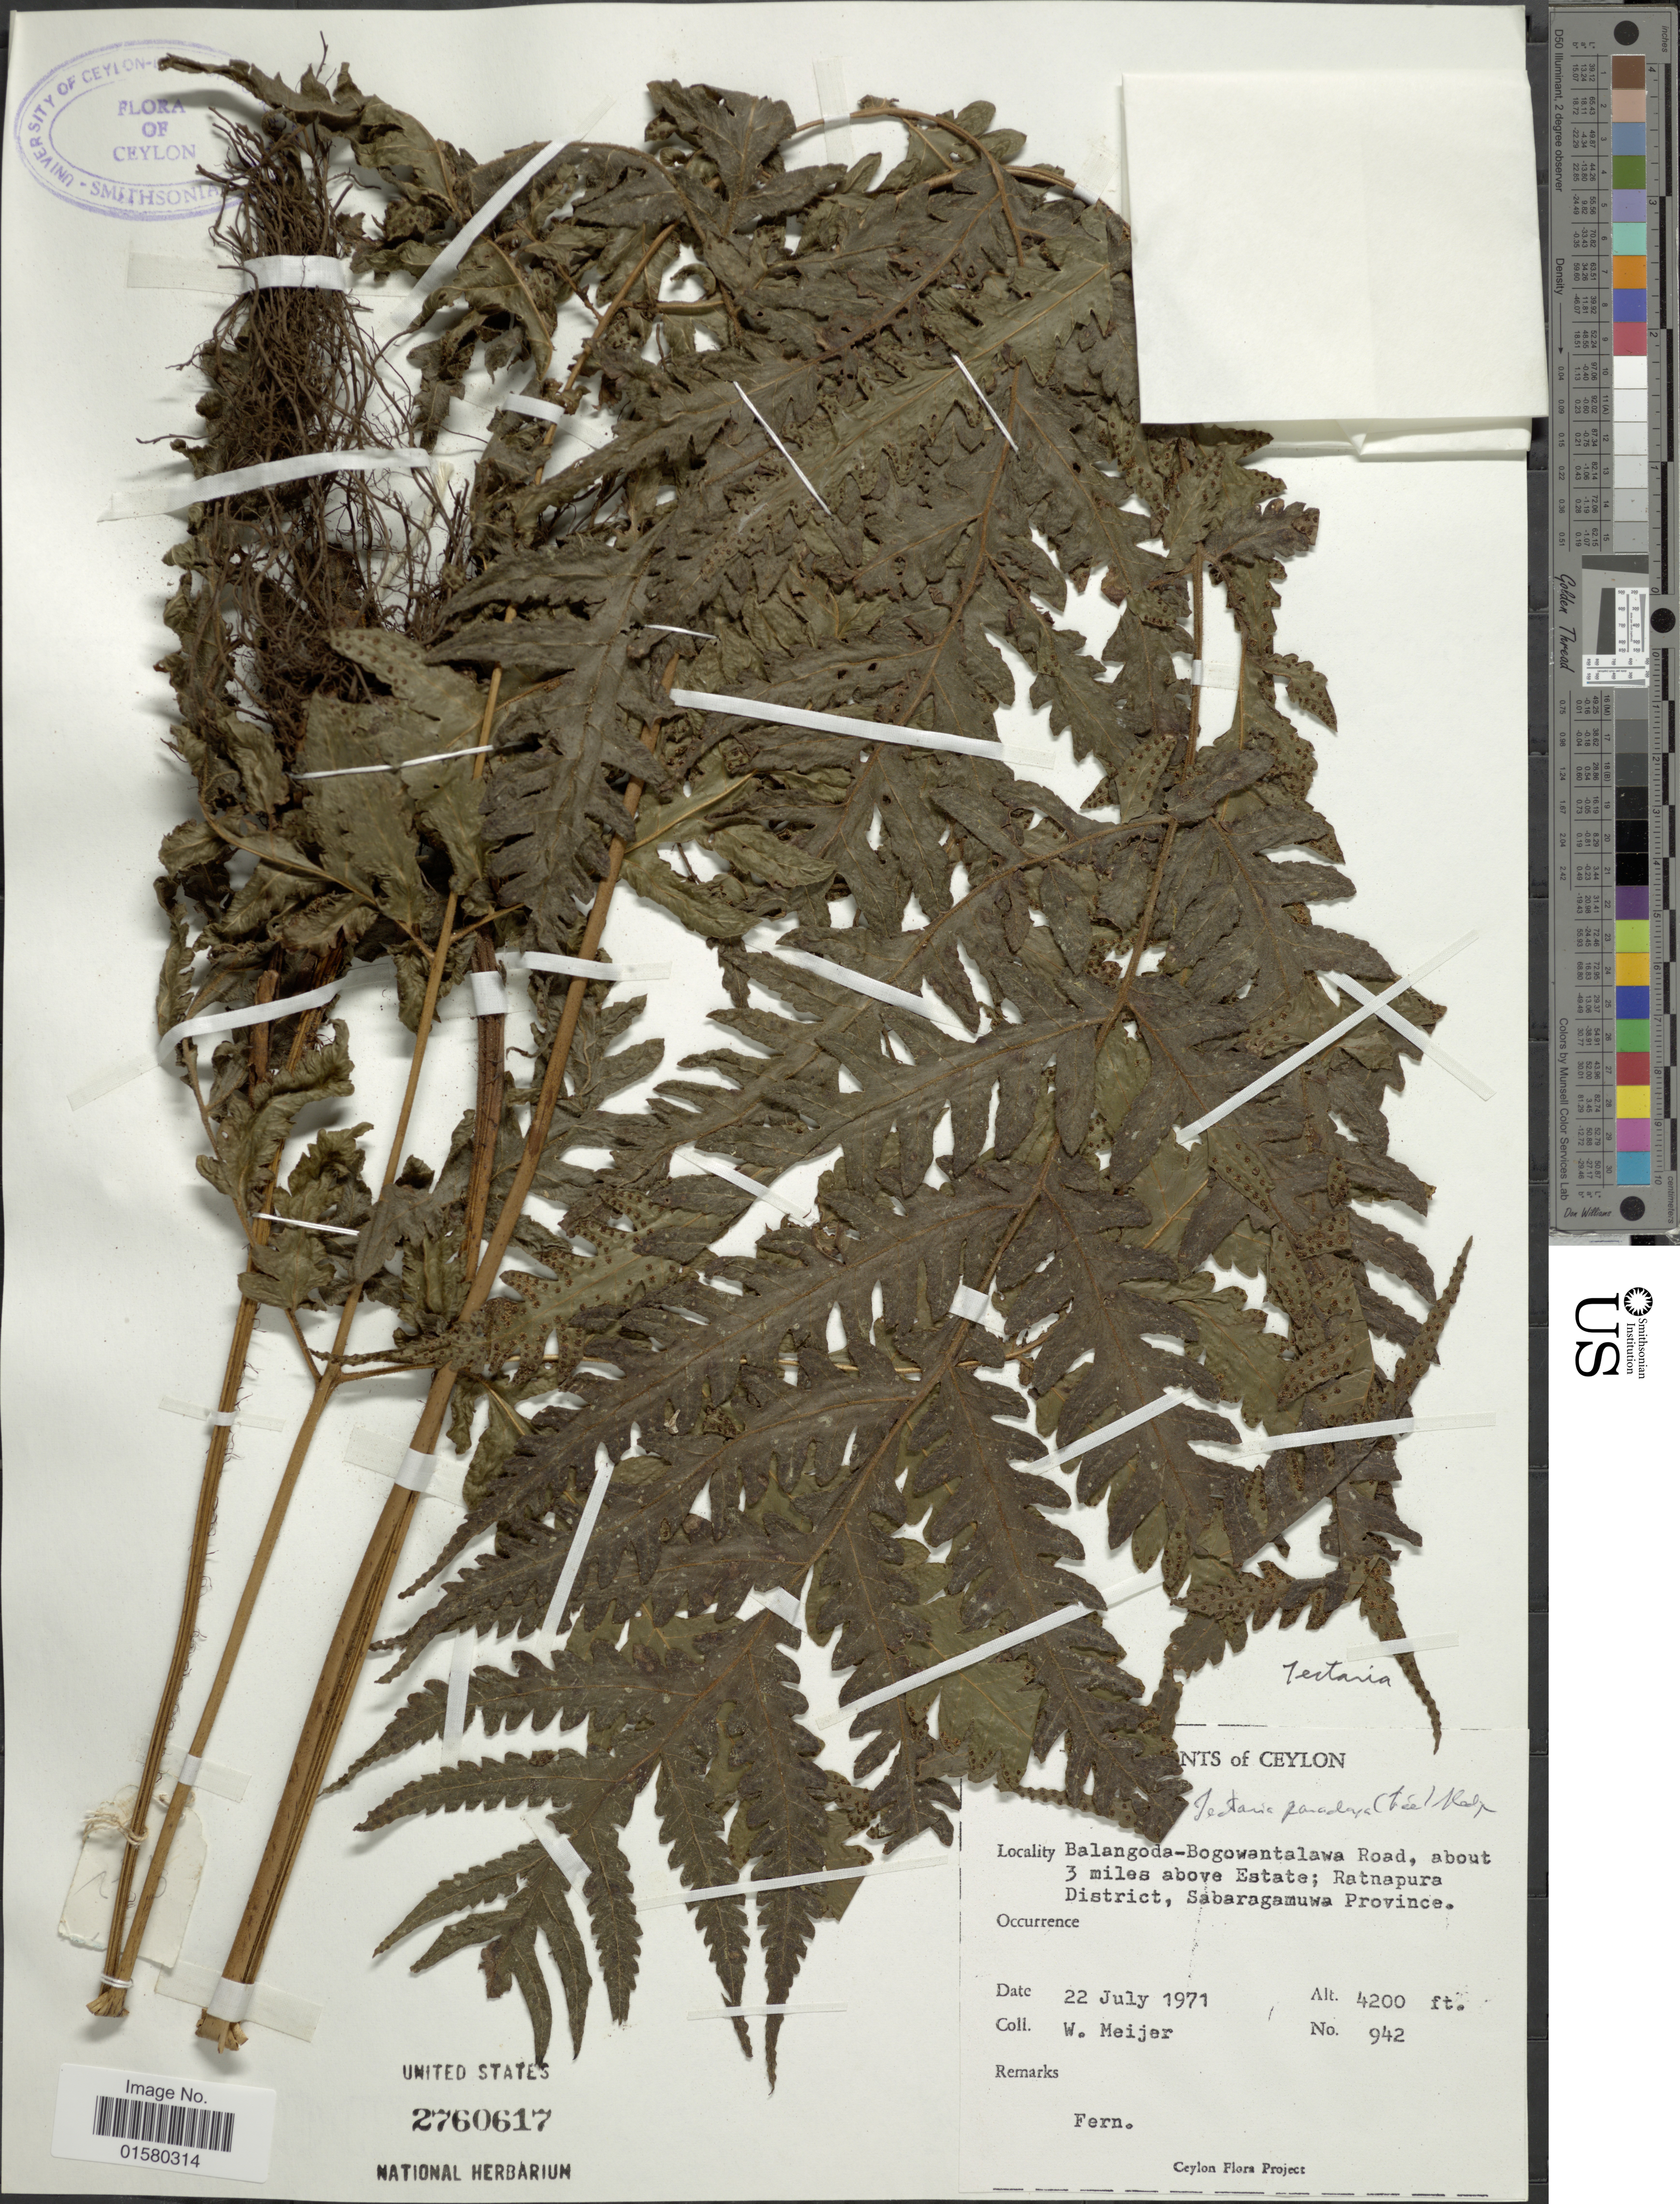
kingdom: Plantae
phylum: Tracheophyta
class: Polypodiopsida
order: Polypodiales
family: Tectariaceae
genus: Tectaria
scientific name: Tectaria paradoxa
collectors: W. Meijer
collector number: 942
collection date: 1971-07-22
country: Sri Lanka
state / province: Sabaragamuwa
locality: Ceylon, Balangoda-Bogowantalawa Road, about 3 miles above Estate; Ratnapura District, Sabaragamuwa Province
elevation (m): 1280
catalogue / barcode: US 2760617